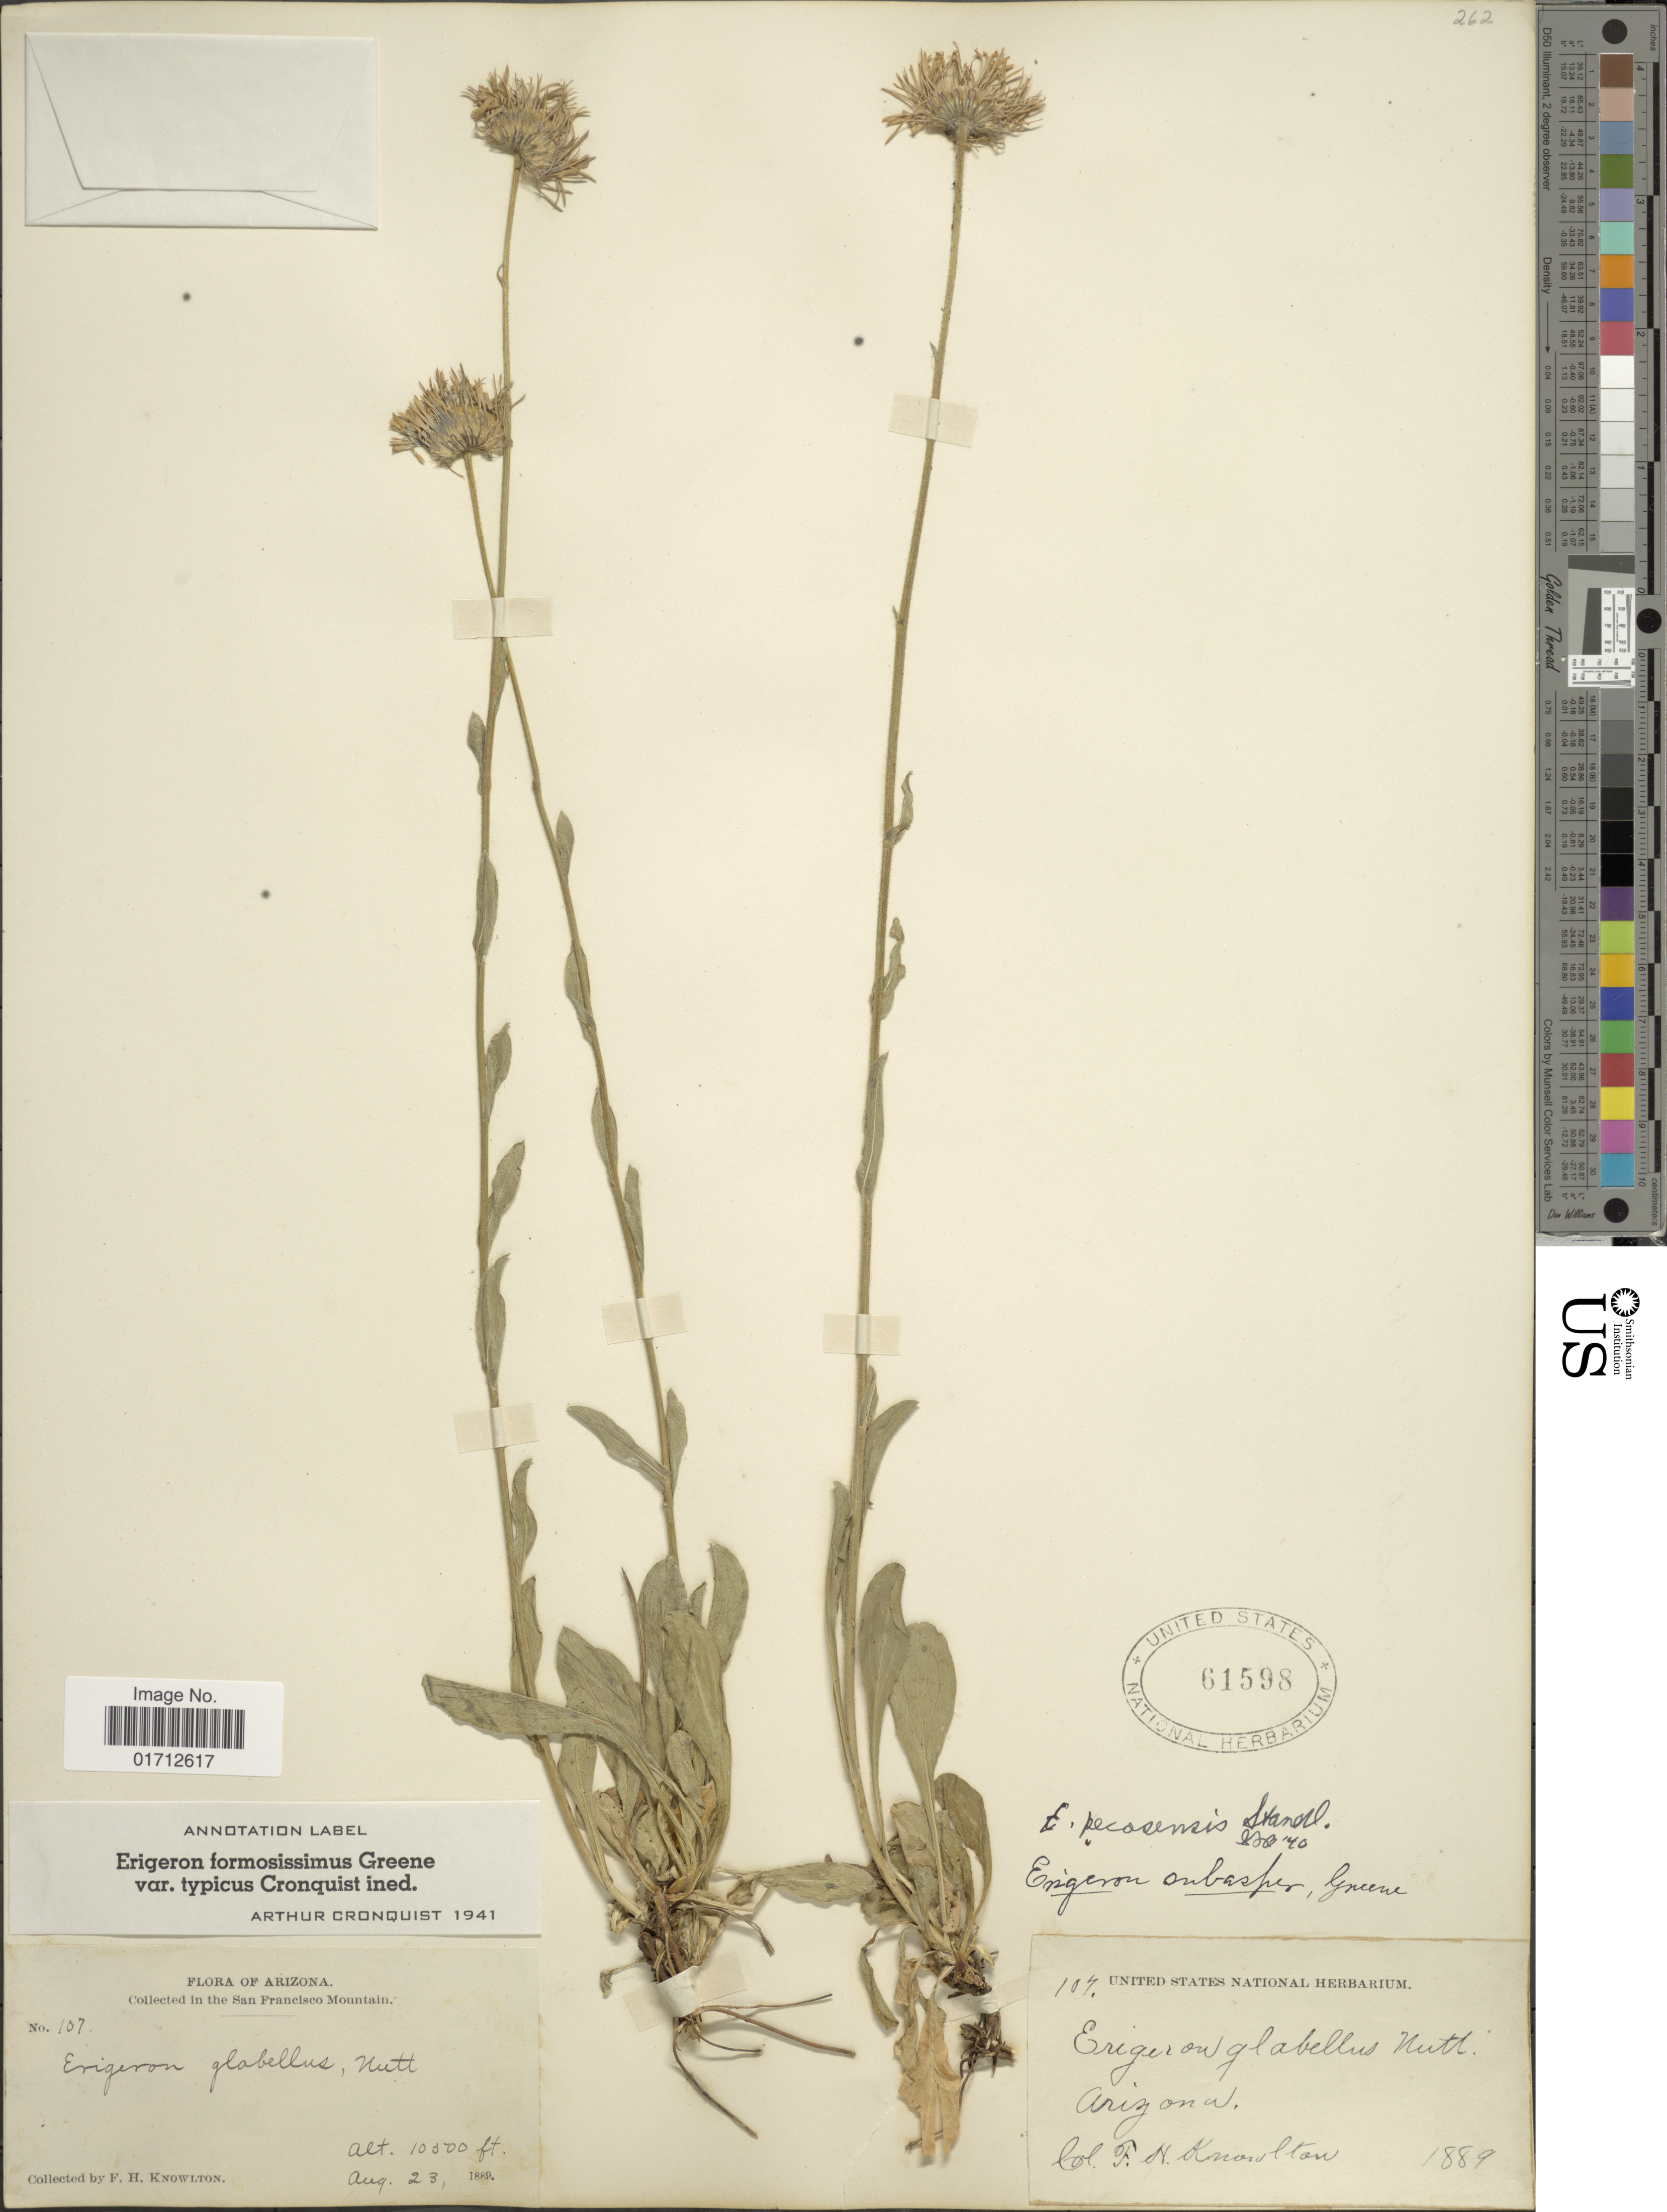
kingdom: Plantae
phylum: Tracheophyta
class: Magnoliopsida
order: Asterales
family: Asteraceae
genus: Erigeron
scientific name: Erigeron formosissimus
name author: Greene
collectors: F. H. Knowlton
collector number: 107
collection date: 1889-08-23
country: United States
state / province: Arizona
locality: In the San Francisco Mountain.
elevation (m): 3200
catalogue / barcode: US 61598